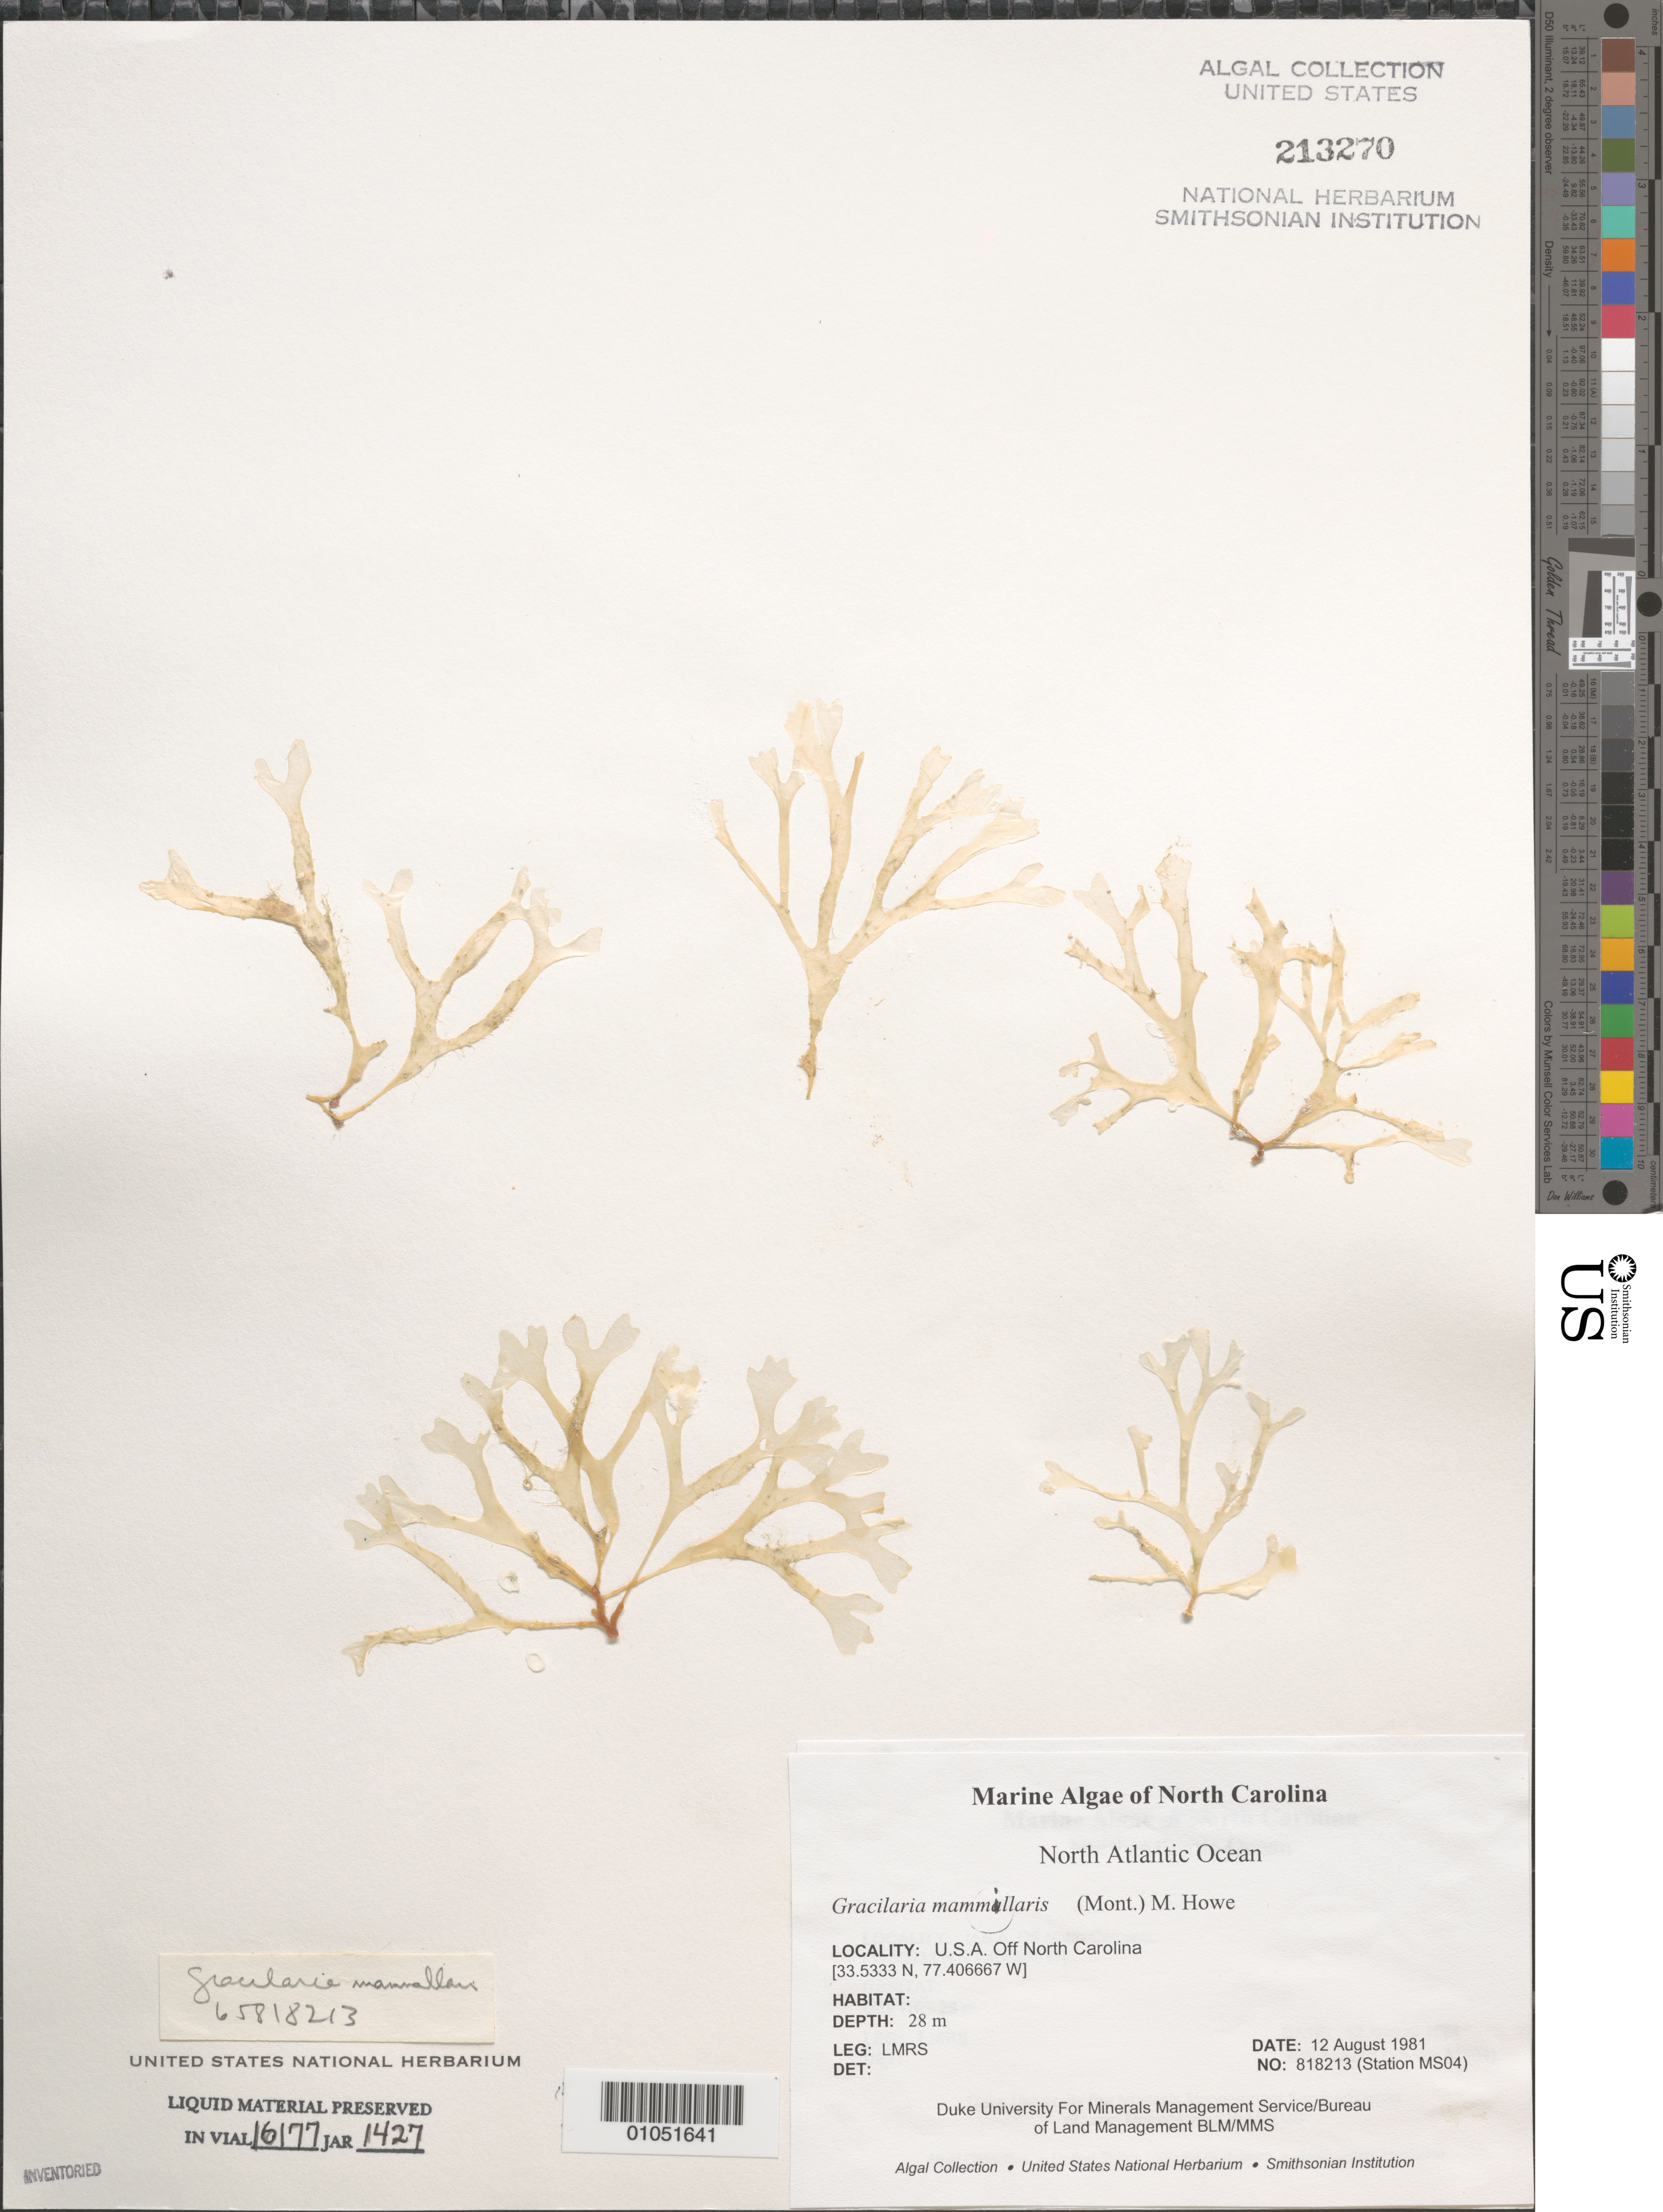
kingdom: Plantae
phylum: Rhodophyta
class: Florideophyceae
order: Gracilariales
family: Gracilariaceae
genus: Gracilaria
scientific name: Gracilaria mammillaris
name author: (Mont.) M. Howe in Britton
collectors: LMRS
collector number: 818213 (Station MS04)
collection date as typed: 12 Aug 1981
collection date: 1981-08-12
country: United States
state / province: North Carolina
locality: North Atlantic Ocean off North Carolina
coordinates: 33.5333 N, 77.406667 W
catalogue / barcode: US 213270